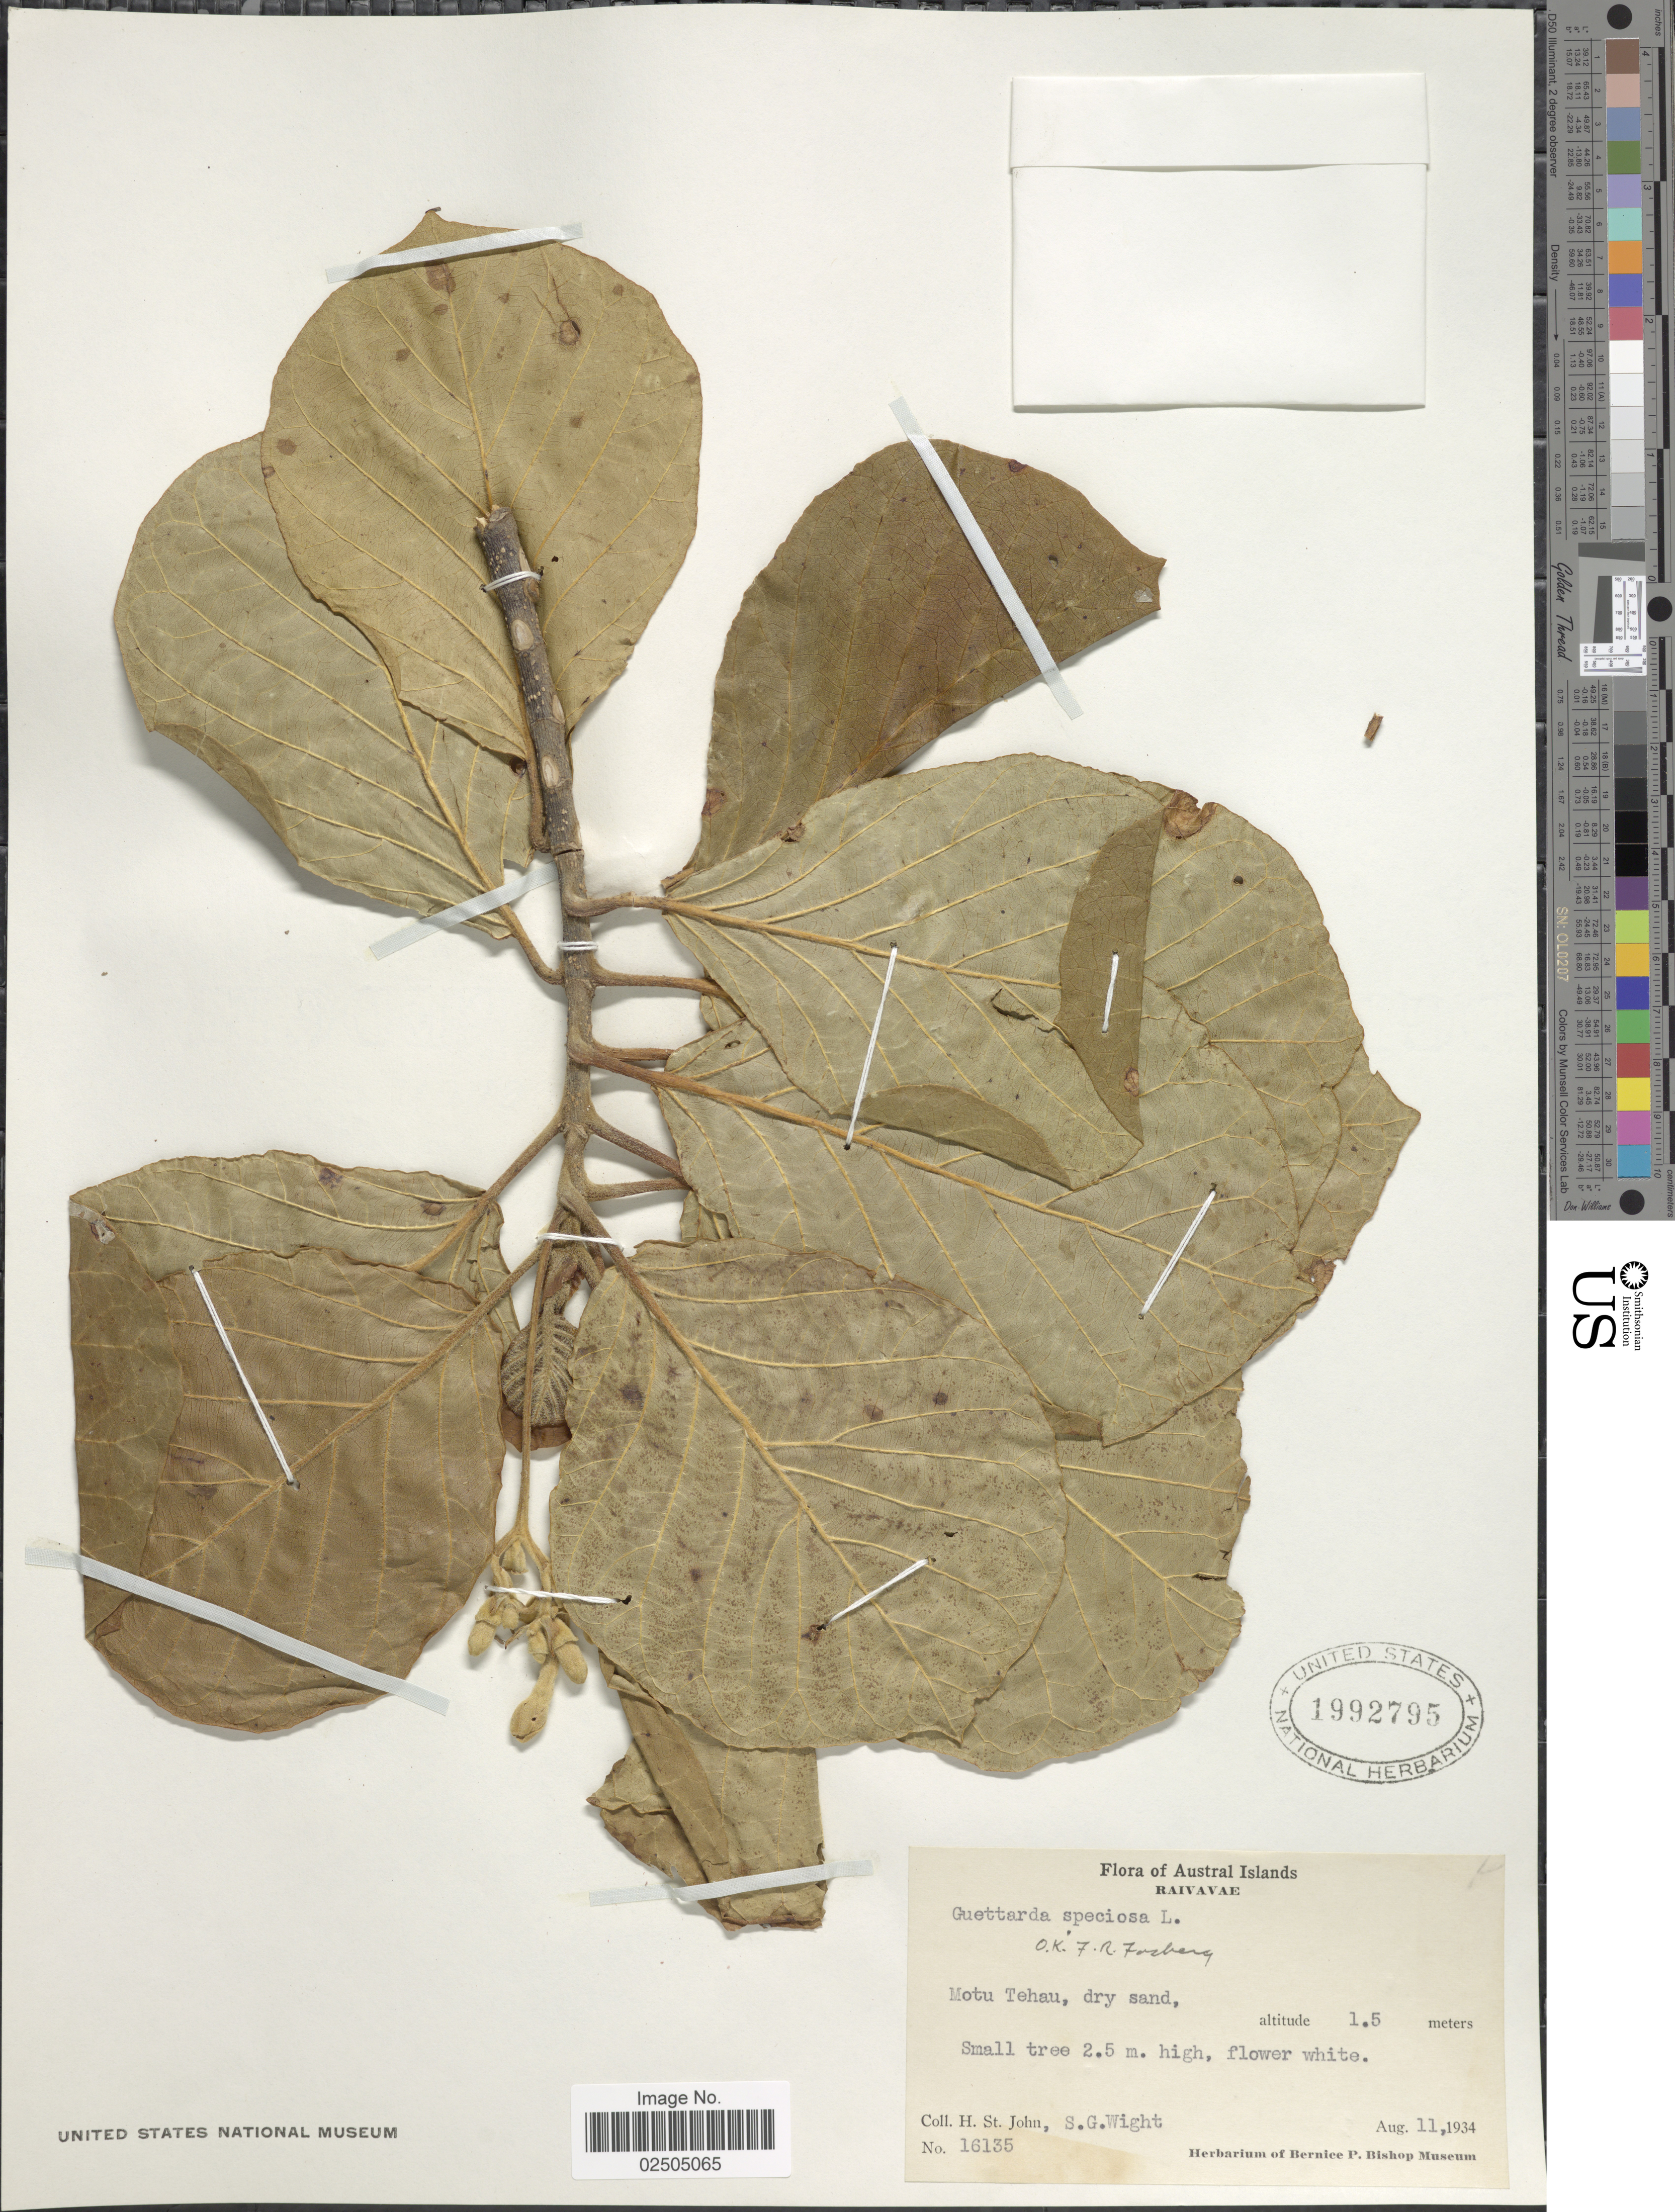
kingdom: Plantae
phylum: Tracheophyta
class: Magnoliopsida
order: Gentianales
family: Rubiaceae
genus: Guettarda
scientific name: Guettarda speciosa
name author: L.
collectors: H. St. John & S. G. Wight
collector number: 16135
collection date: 1934-08-11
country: French Polynesia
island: Raivavae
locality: Austral Islands, Raivavae, Motu Tehau, dry sand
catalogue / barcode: US 1992795